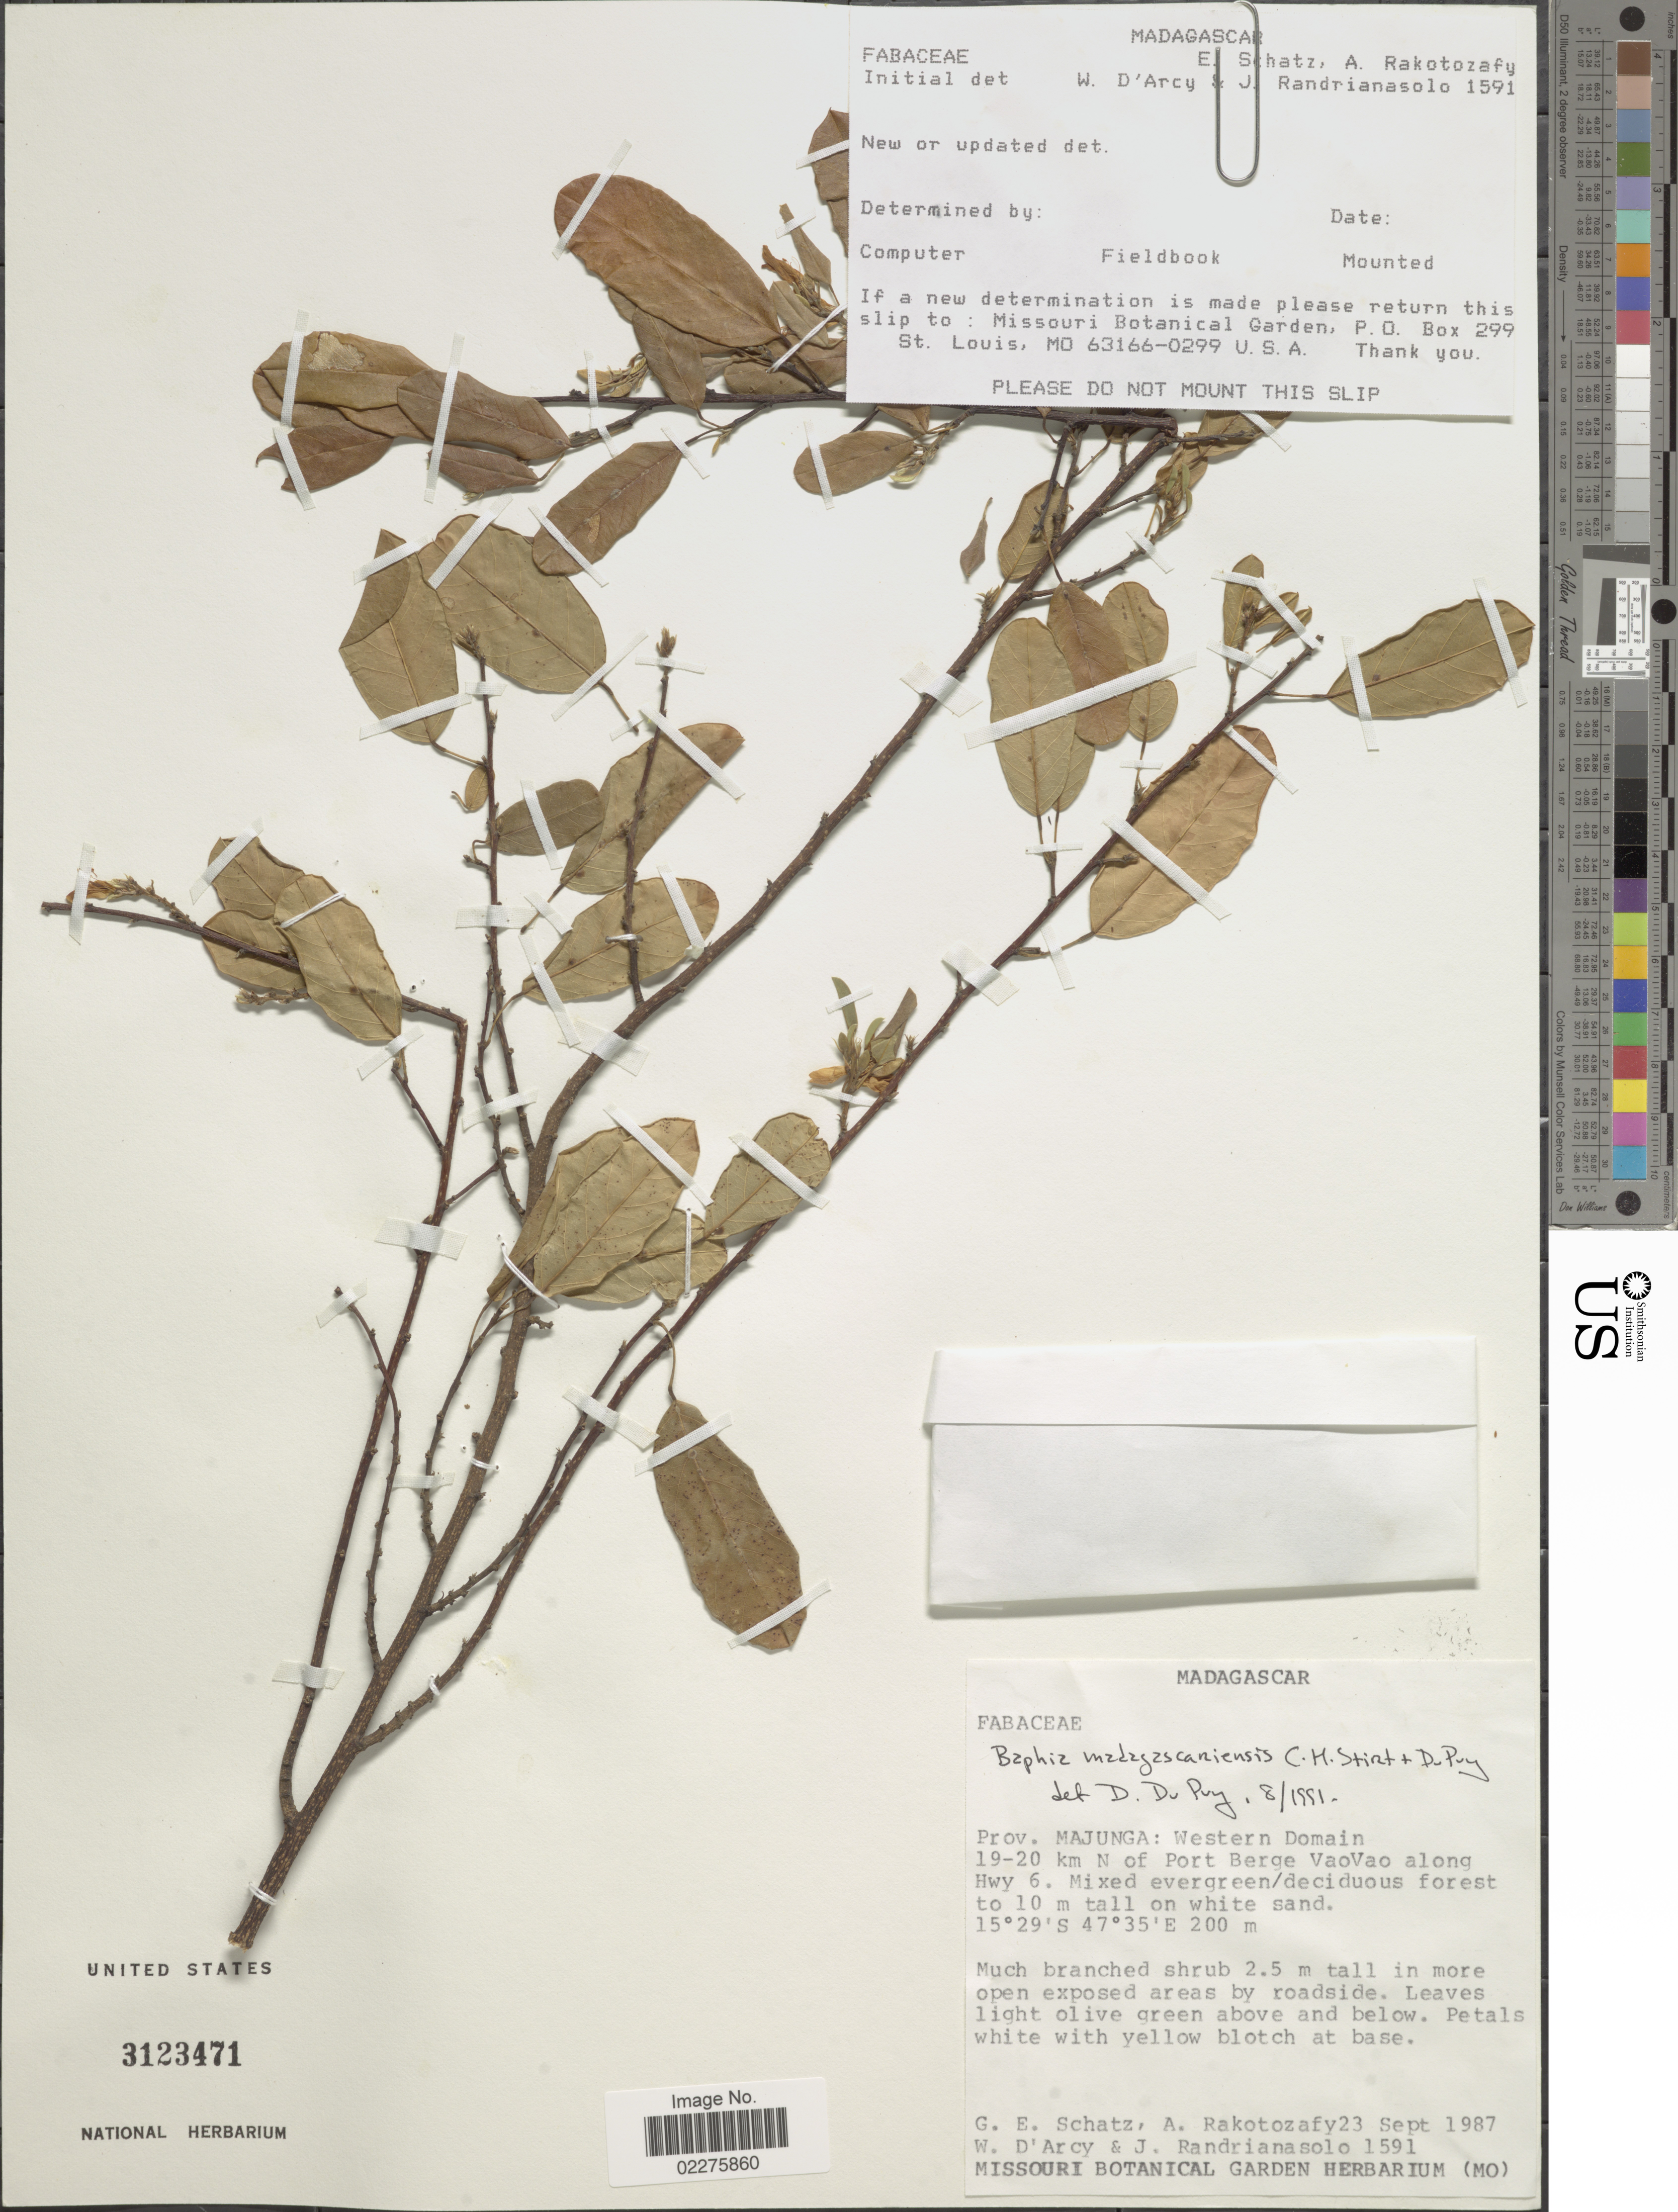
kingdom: Plantae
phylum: Tracheophyta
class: Magnoliopsida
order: Fabales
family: Fabaceae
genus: Baphia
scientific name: Baphia madagascariensis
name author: C.H. Stirt. & Du Puy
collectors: G. Schatz, A. Rakotozafy, W. G. D'Arcy & J. Randrianasolo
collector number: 1591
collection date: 1987-09-23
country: Madagascar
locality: Prov. Majunga, Western Domain, 19-20 km N of Port Berge Vaovao along Hwy 6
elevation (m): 200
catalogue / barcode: US 3123471